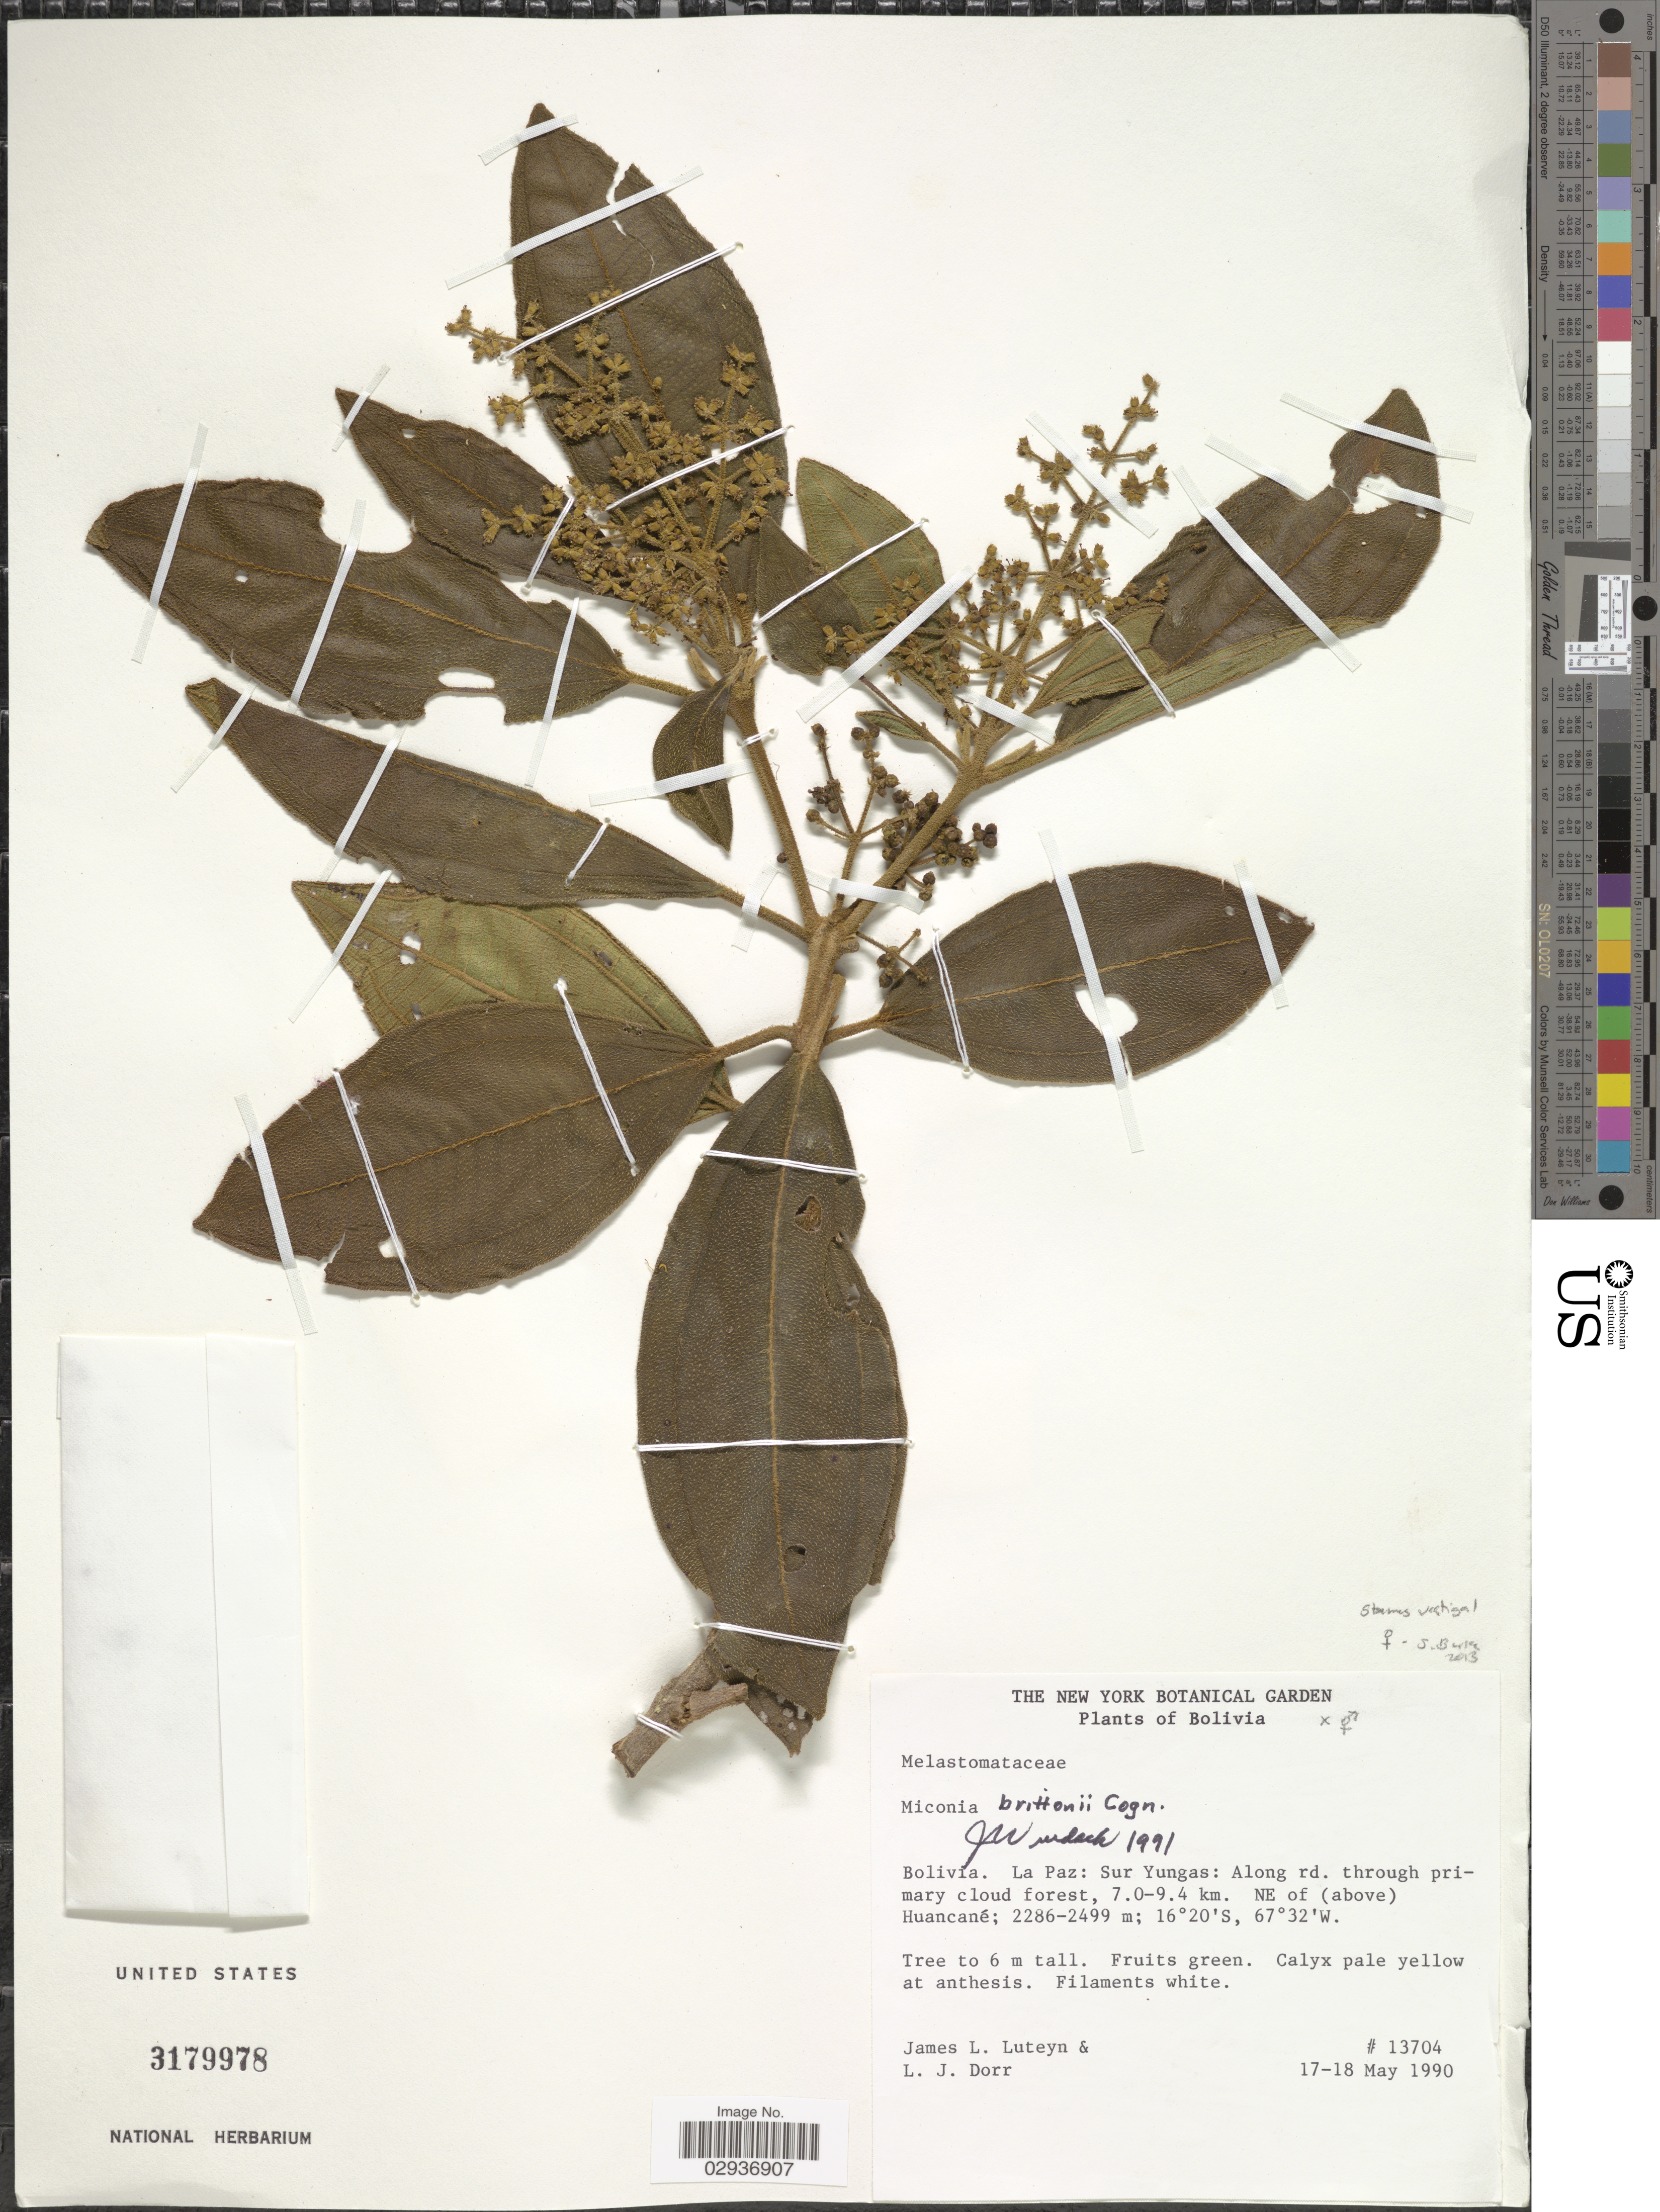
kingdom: Plantae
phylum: Tracheophyta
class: Magnoliopsida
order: Myrtales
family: Melastomataceae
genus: Miconia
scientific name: Miconia brittonii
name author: Cogn.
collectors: J. L. Luteyn & L. J. Dorr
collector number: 13704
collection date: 1990-05-17/1990-05-18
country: Bolivia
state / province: La Paz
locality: Sur Yungas: Along rd. through primary cloud forest, 7.0-9.4. NE of (above) Huancané.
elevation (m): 2286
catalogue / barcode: US 3179978